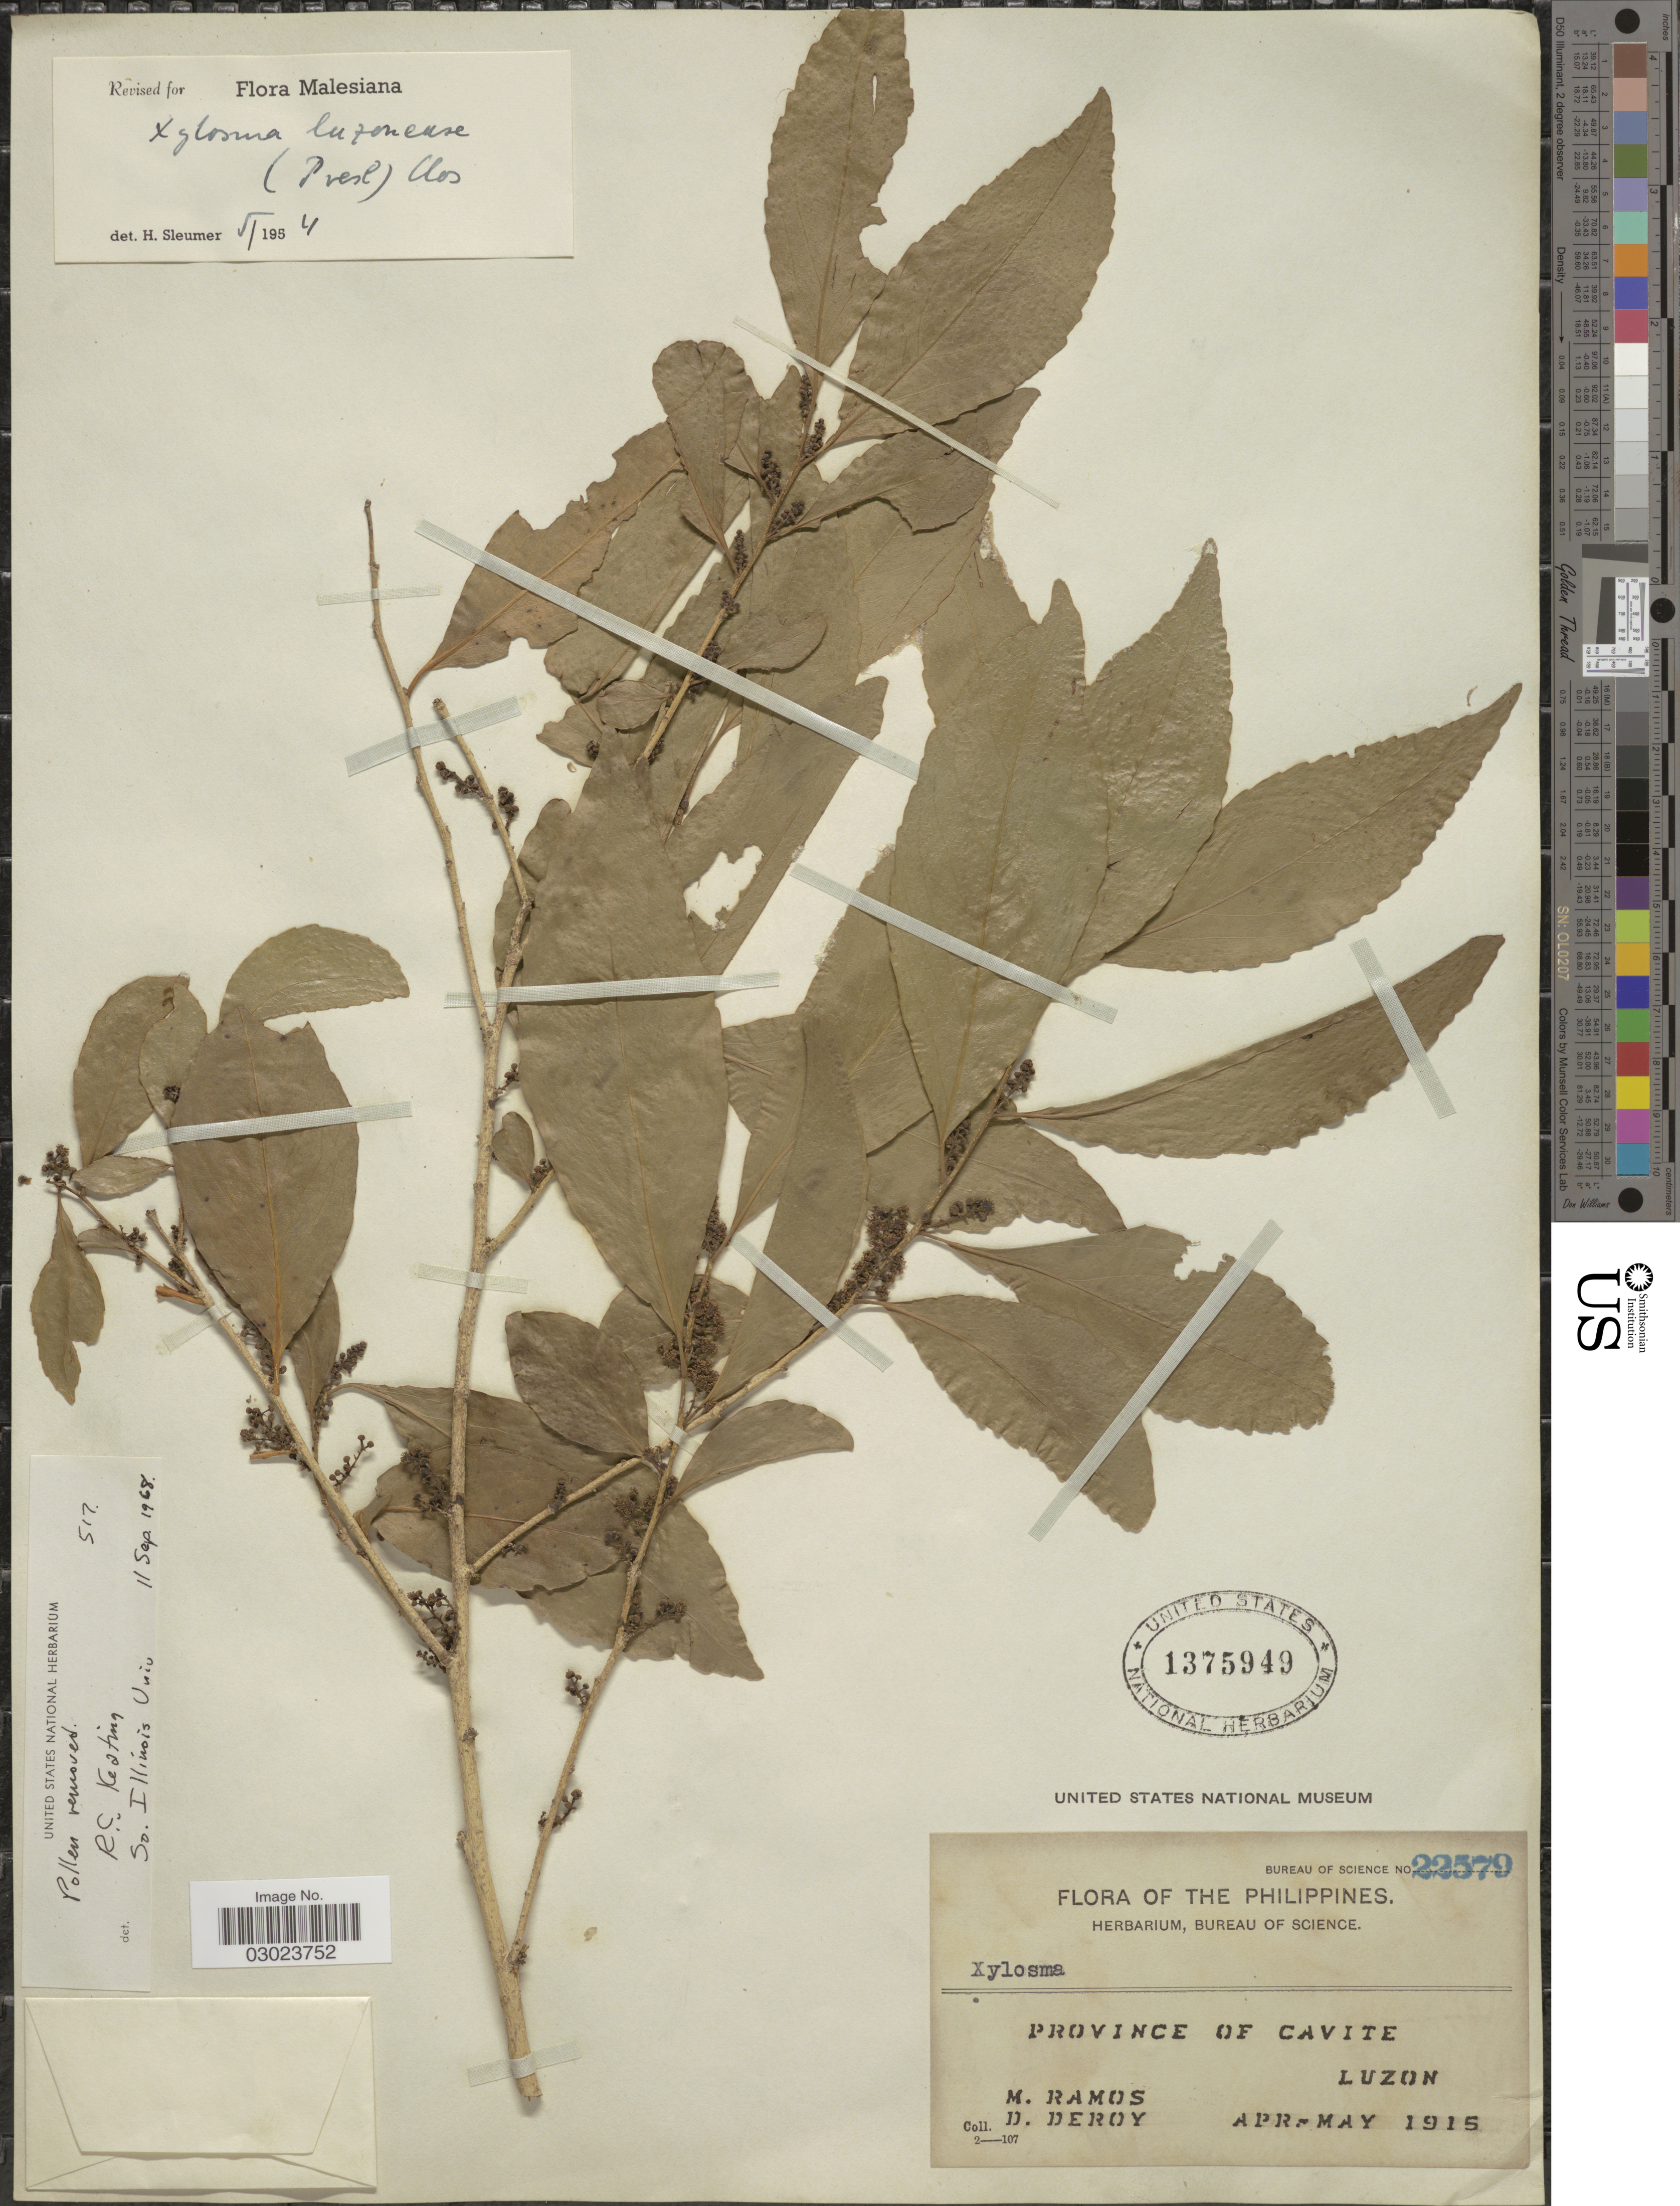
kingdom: Plantae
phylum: Tracheophyta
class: Magnoliopsida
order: Malpighiales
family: Salicaceae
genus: Xylosma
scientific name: Xylosma luzonensis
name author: Clos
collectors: M. Ramos & D. Deroy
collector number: Bureau of Science 22579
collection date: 1915-04/1915-05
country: Philippines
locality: Province of Cavite.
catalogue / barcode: US 1375949